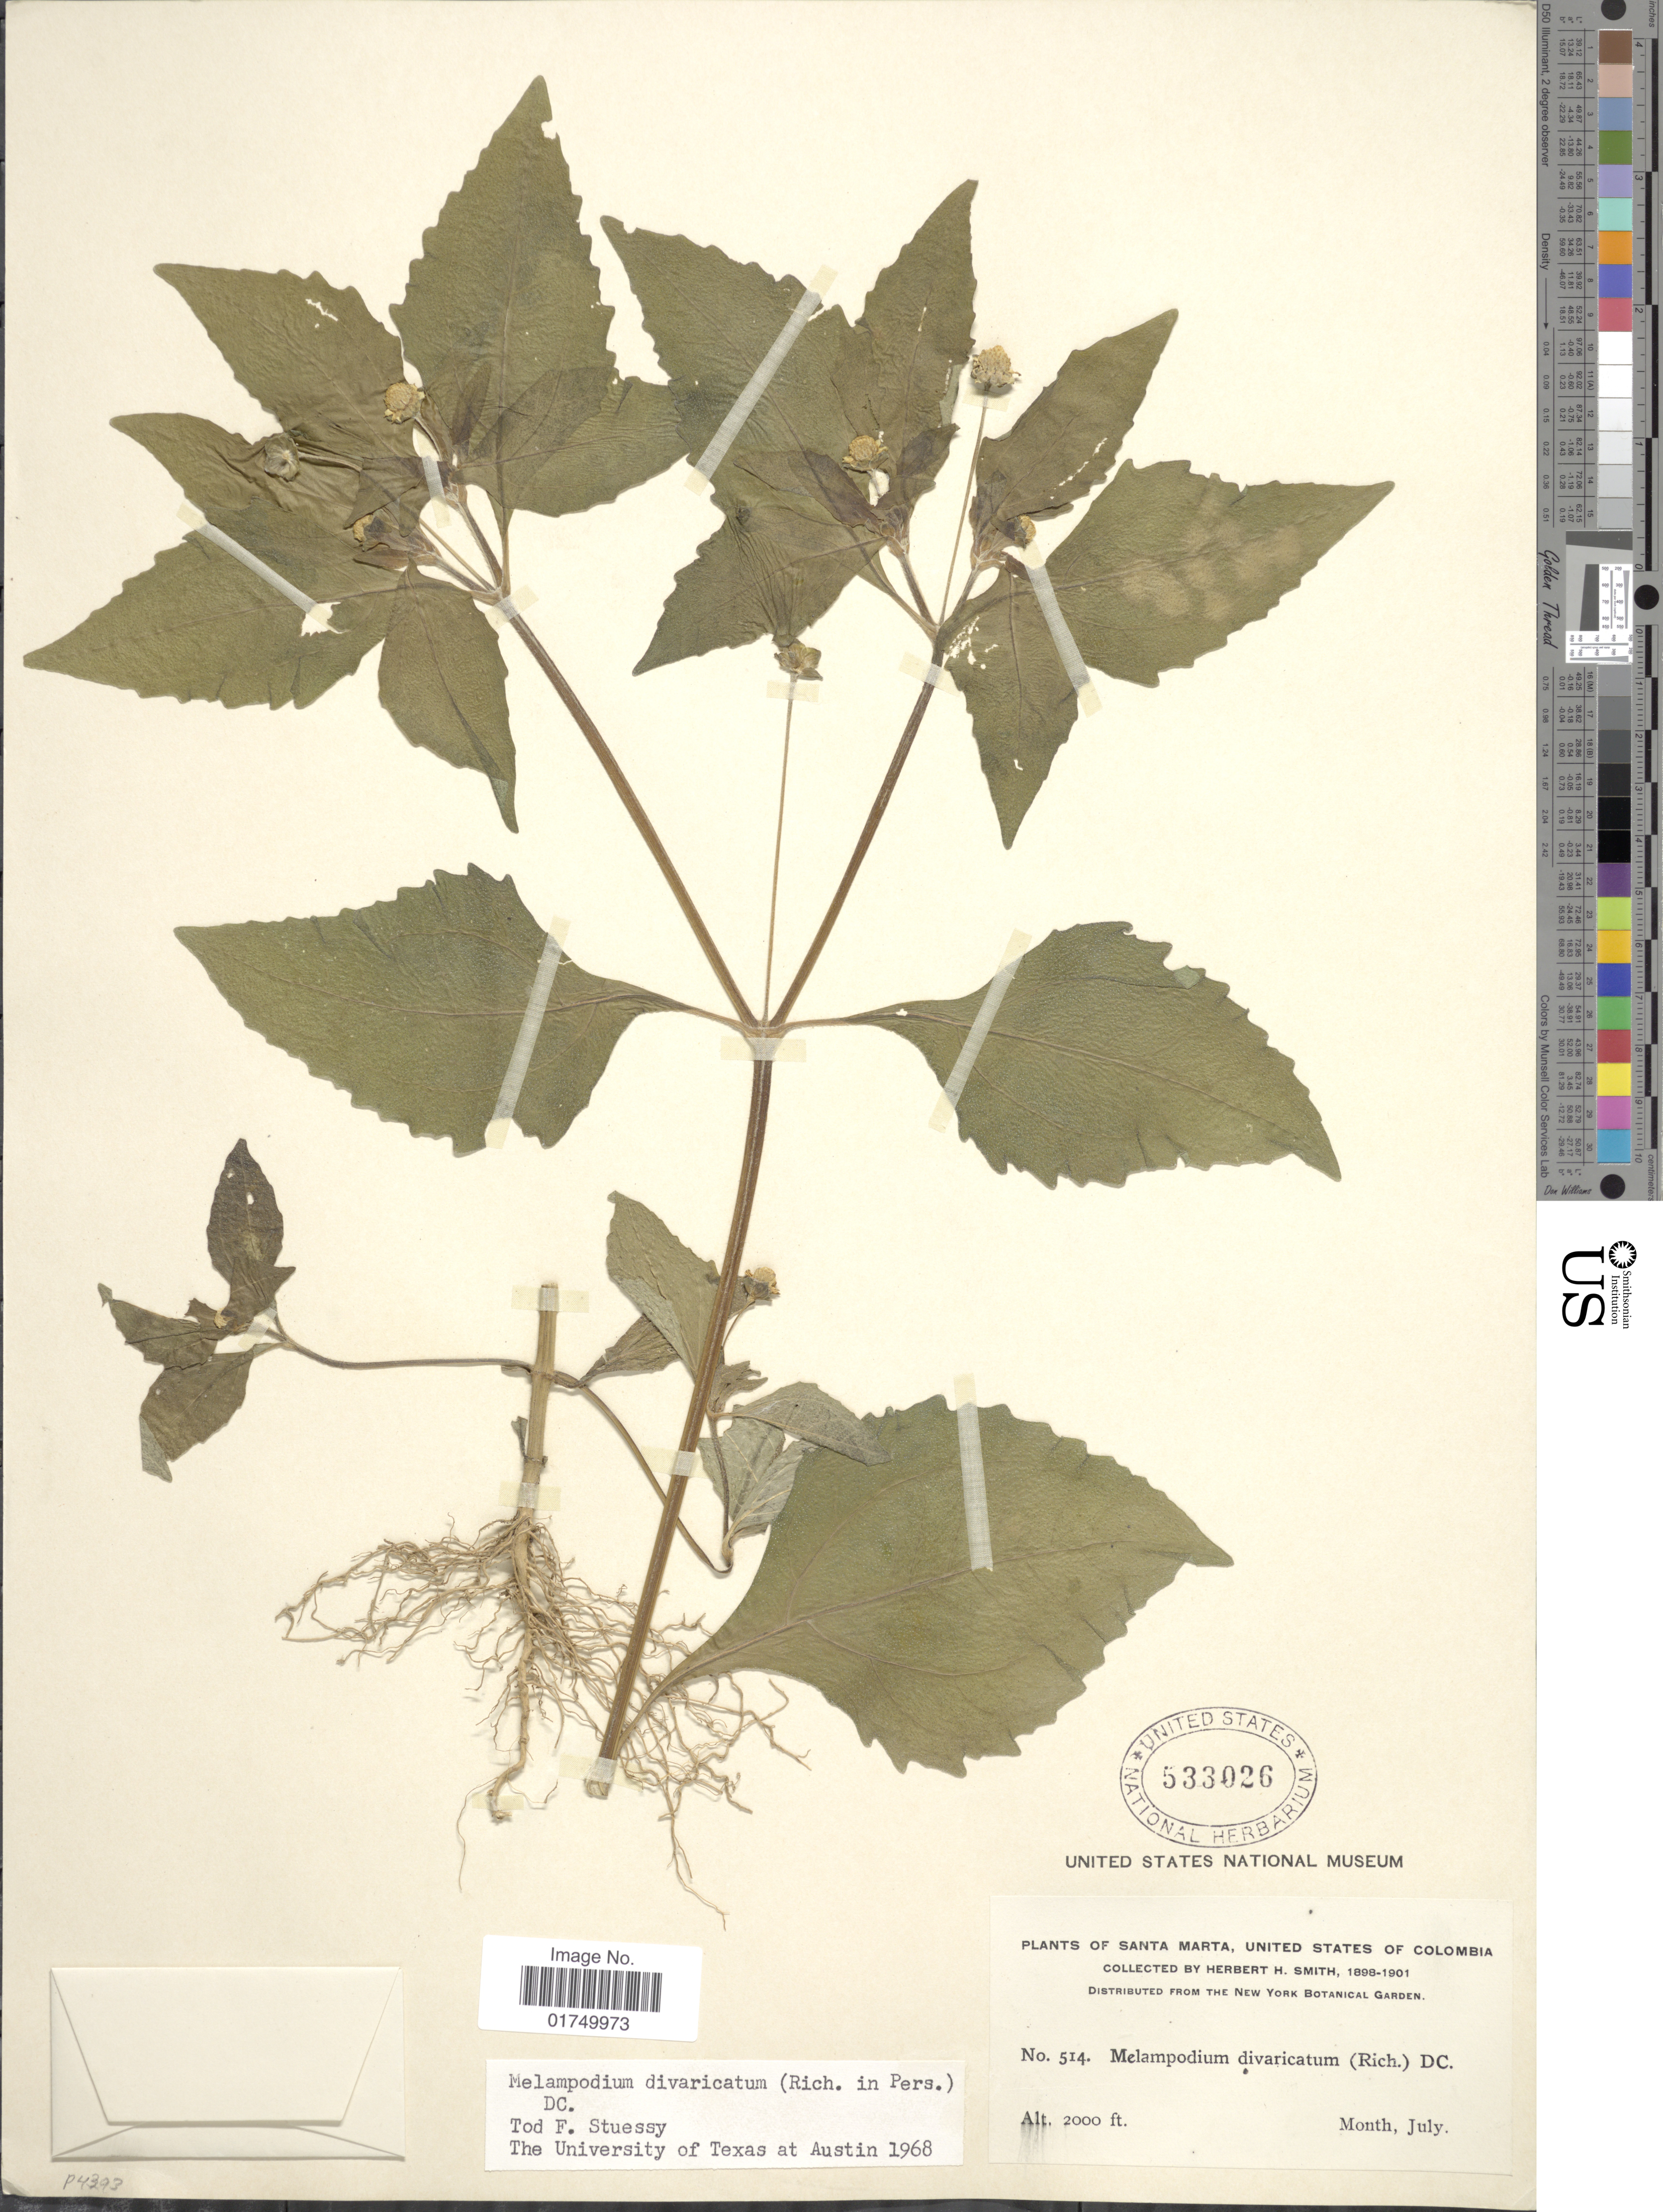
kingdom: Plantae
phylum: Tracheophyta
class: Magnoliopsida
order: Asterales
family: Asteraceae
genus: Melampodium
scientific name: Melampodium divaricatum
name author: (Rich.) DC.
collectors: Herbert H. Smith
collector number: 514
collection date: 1898-07/1901-07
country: Colombia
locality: Santa Marta, United States of Colombia.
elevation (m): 610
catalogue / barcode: US 533026